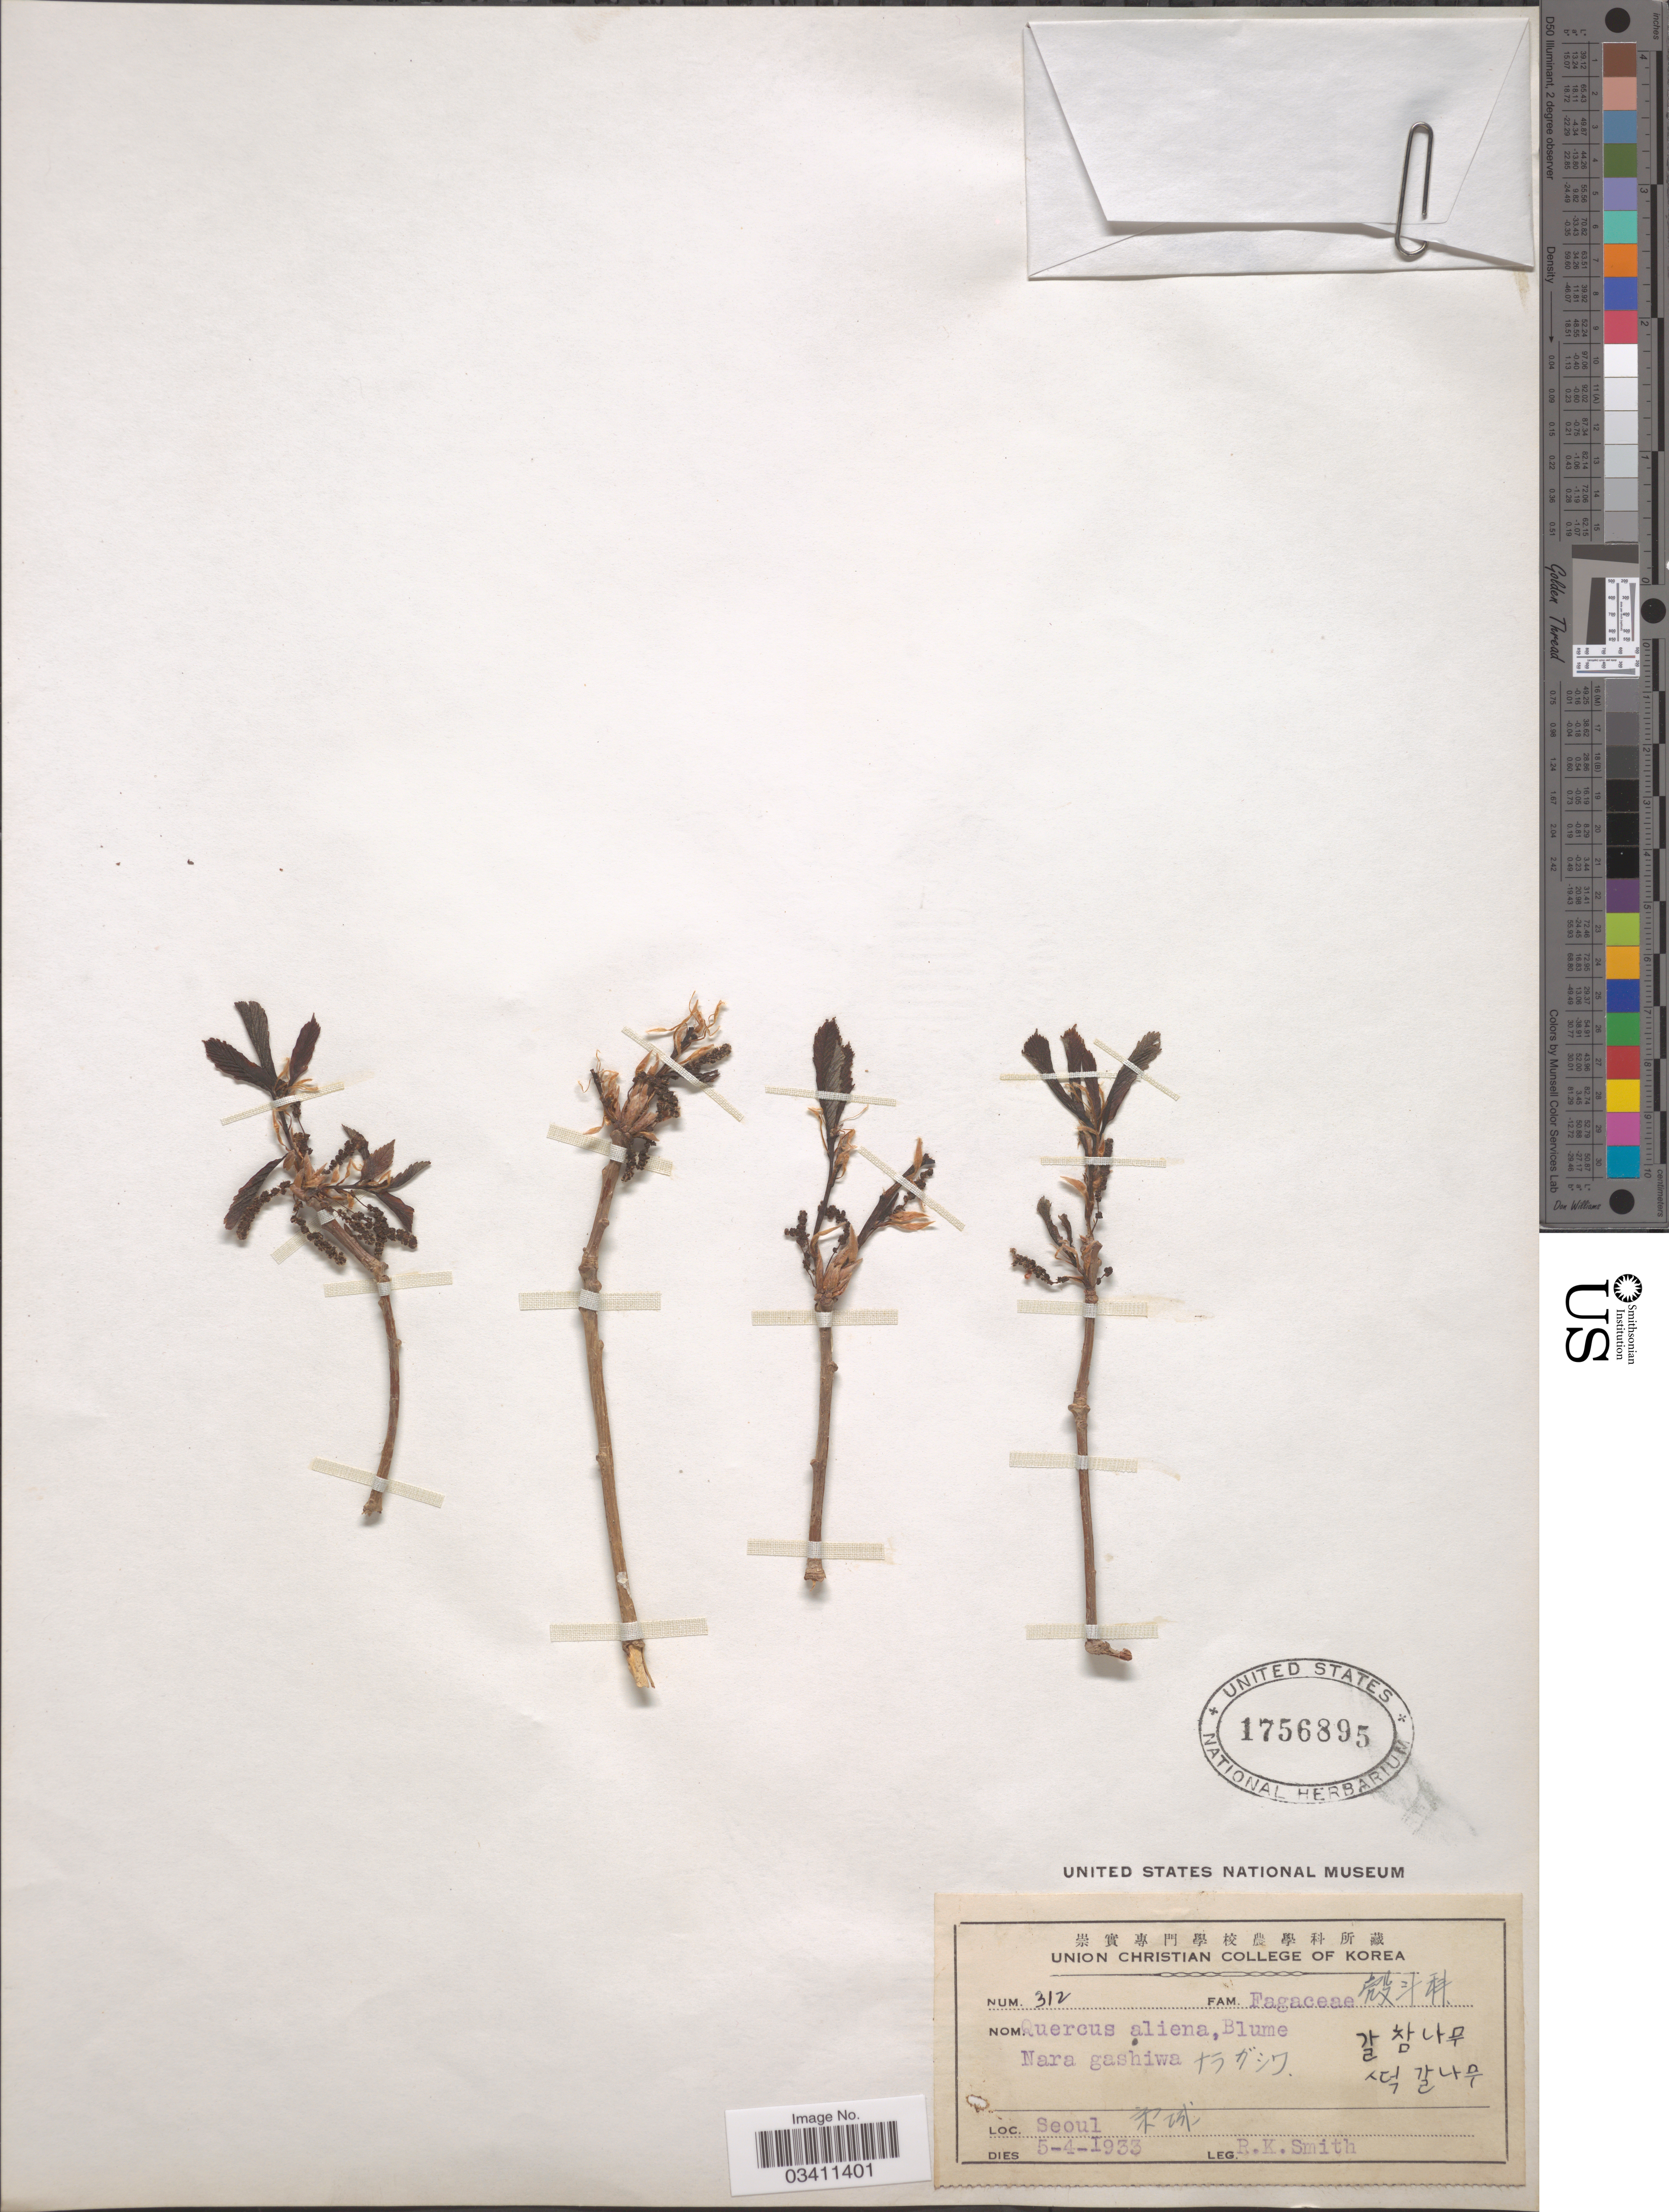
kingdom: Plantae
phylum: Tracheophyta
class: Magnoliopsida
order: Fagales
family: Fagaceae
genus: Quercus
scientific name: Quercus aliena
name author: Blume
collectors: R. Smith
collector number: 312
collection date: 1933-04-05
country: South Korea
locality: Seoul X.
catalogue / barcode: US 1756895